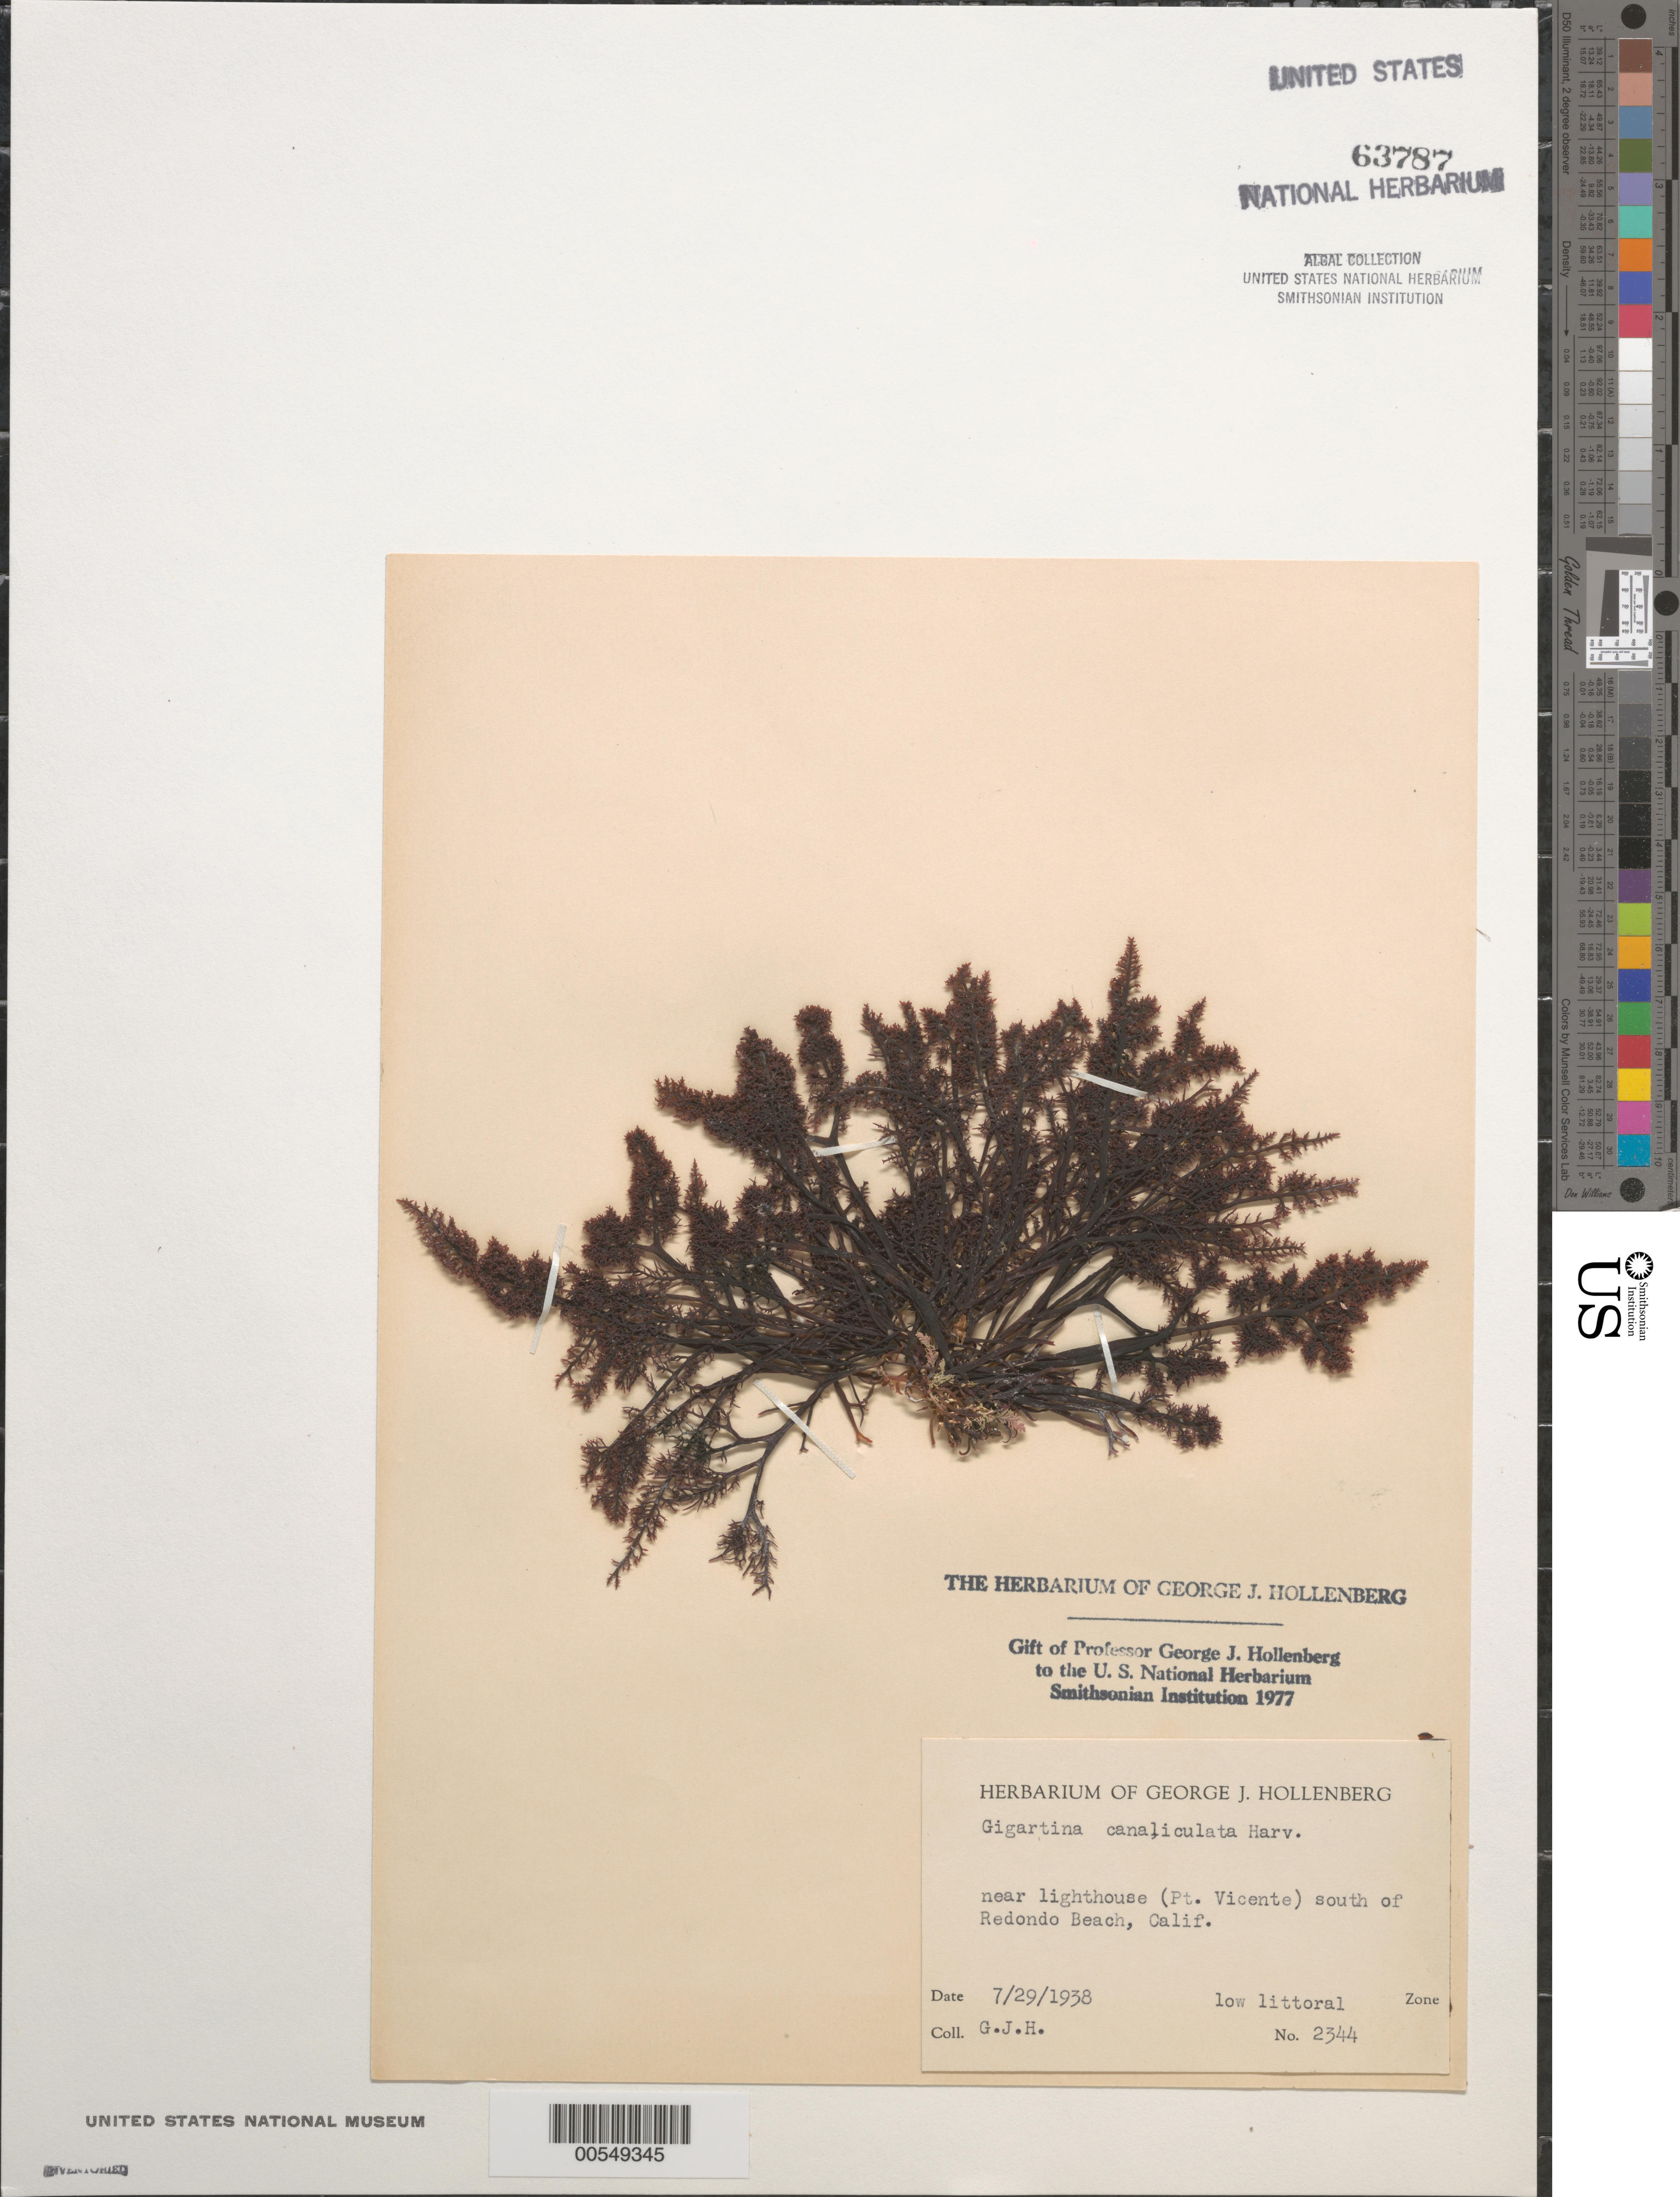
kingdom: Plantae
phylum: Rhodophyta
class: Florideophyceae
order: Gigartinales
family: Gigartinaceae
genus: Chondracanthus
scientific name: Chondracanthus canaliculatus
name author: (Harv.) Guiry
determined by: Algae name updating Project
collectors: G. Hollenberg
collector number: GJH 2344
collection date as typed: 29 Jul 1938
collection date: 1938-07-29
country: United States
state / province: California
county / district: Los Angeles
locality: Near Point Vicente lighthouse, south of Redondo Beach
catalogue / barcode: US 63787